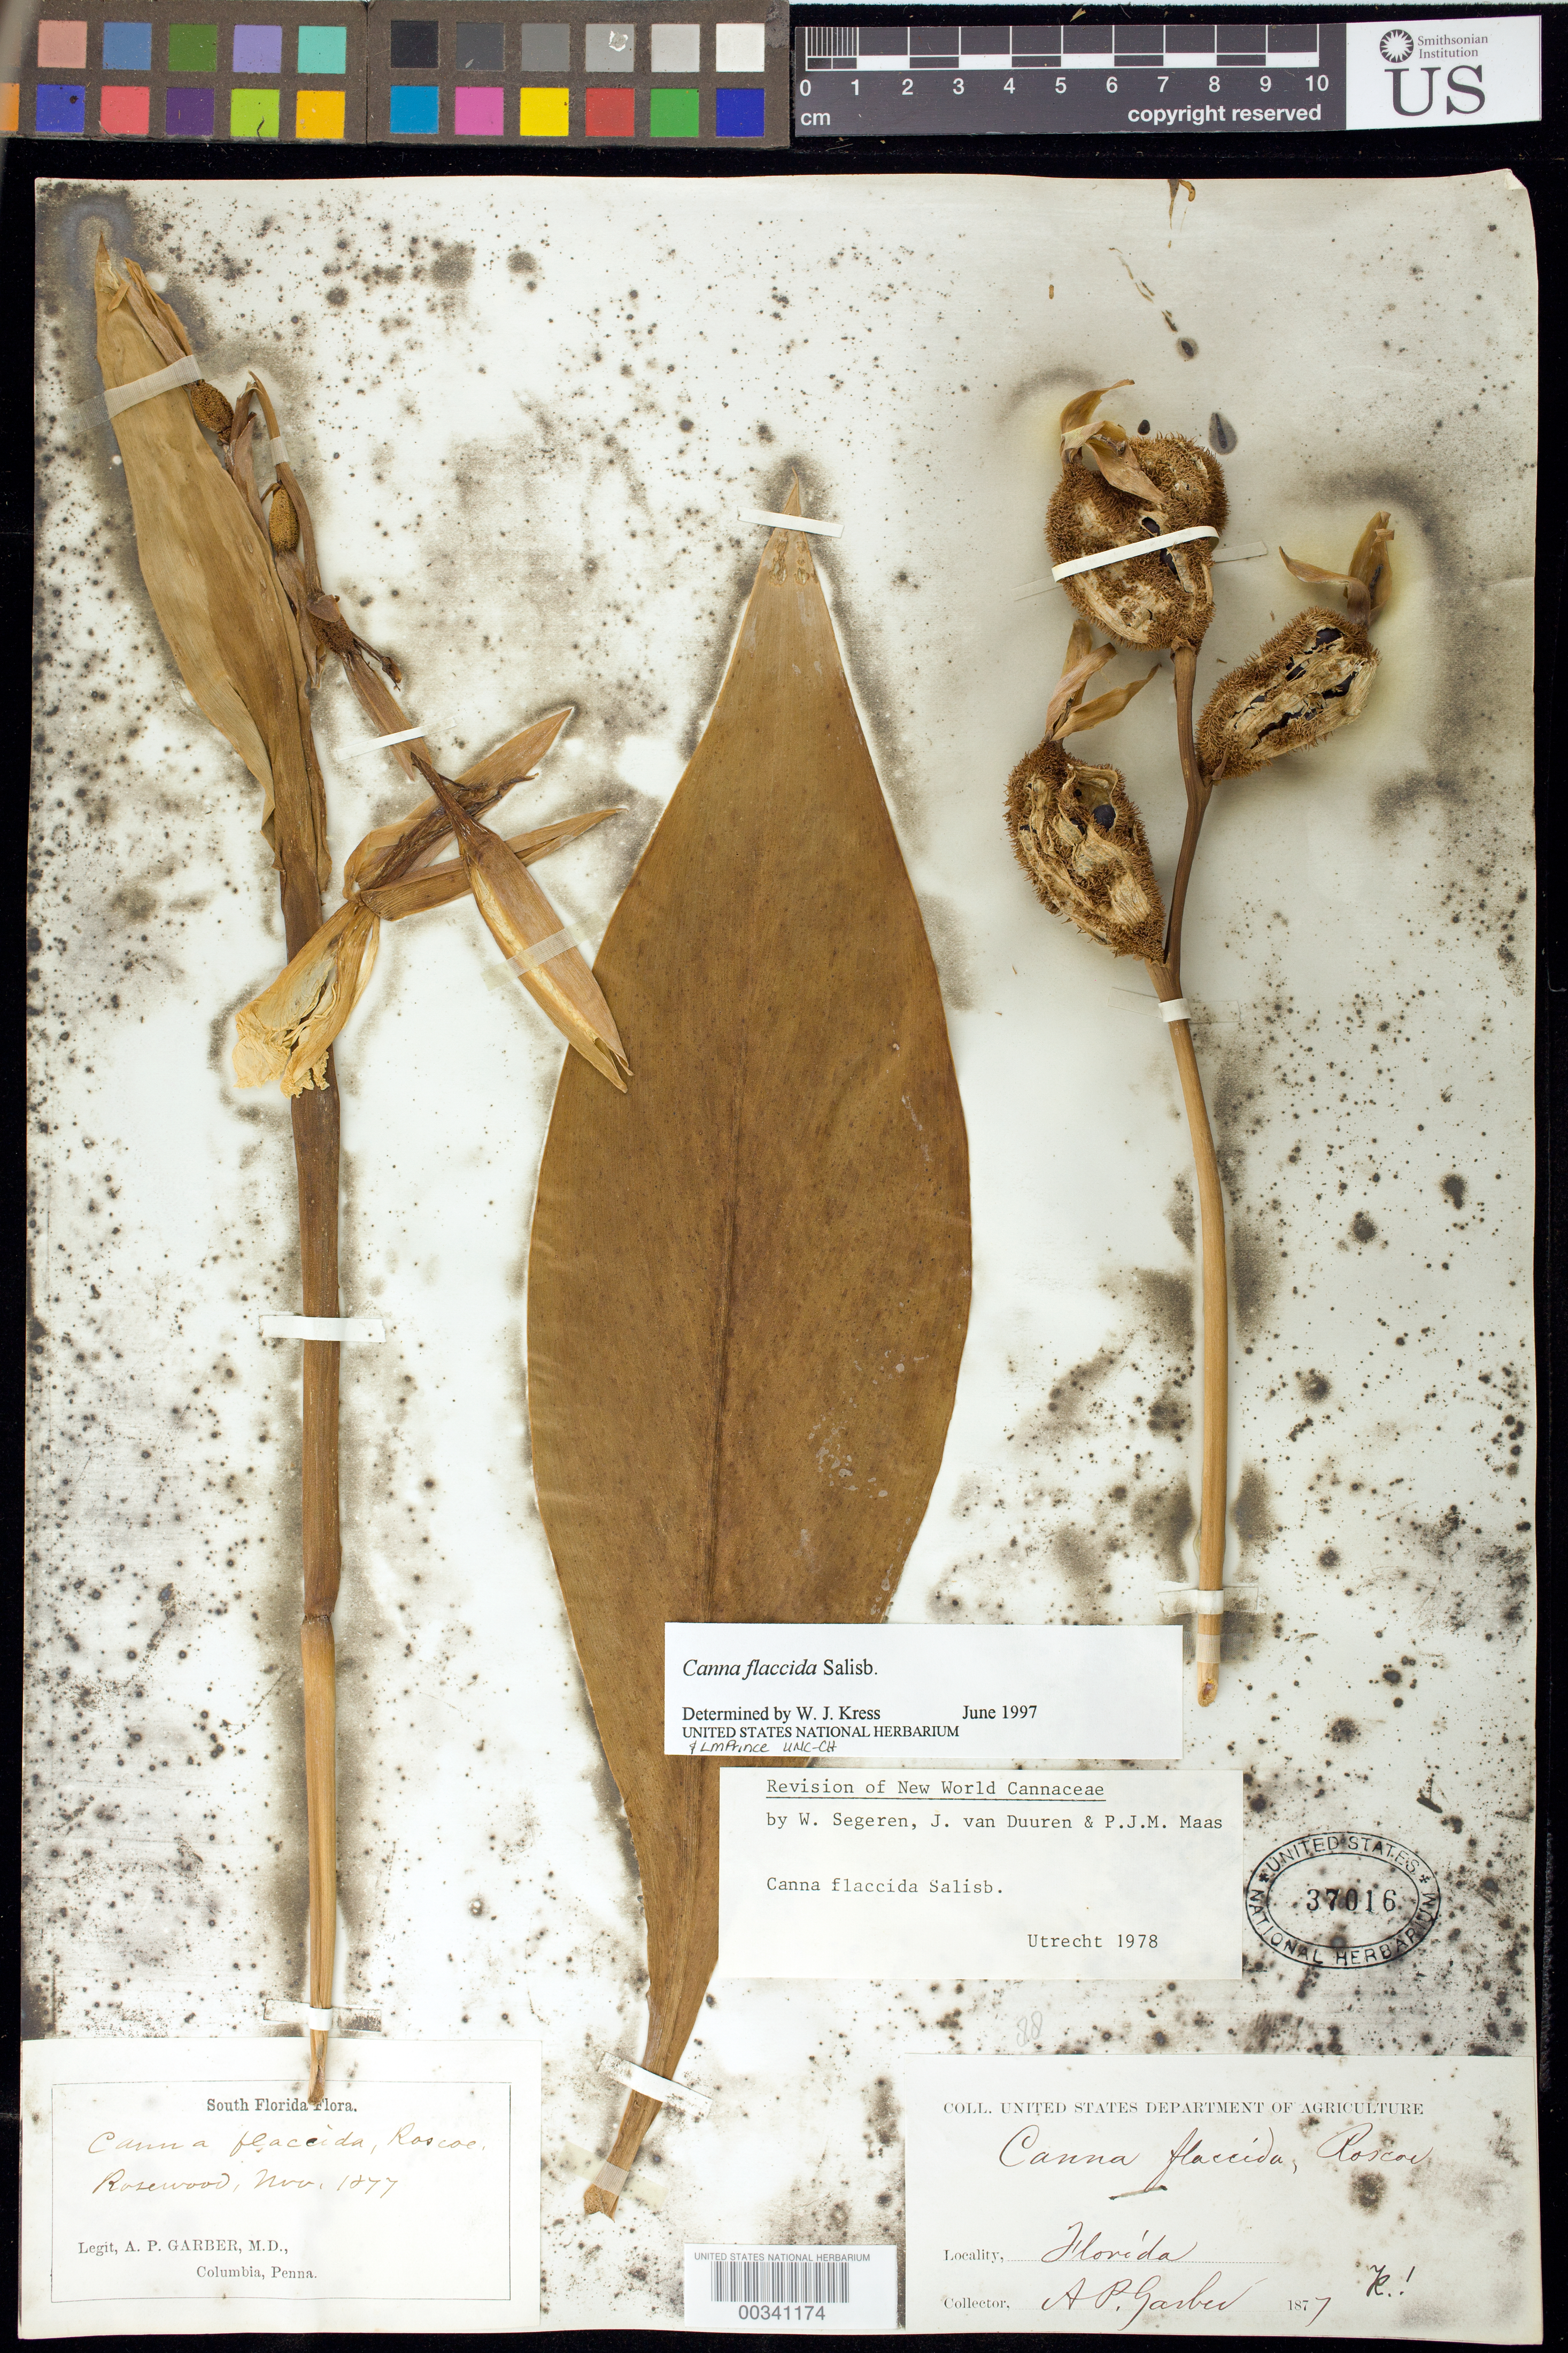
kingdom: Plantae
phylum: Tracheophyta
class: Liliopsida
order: Zingiberales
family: Cannaceae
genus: Canna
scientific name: Canna flaccida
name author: Salisb.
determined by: Segeren, W.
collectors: A. P. Garber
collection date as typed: Nov 1877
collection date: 1877-11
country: United States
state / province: Florida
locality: South florida flora, rosewood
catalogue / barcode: US 37016